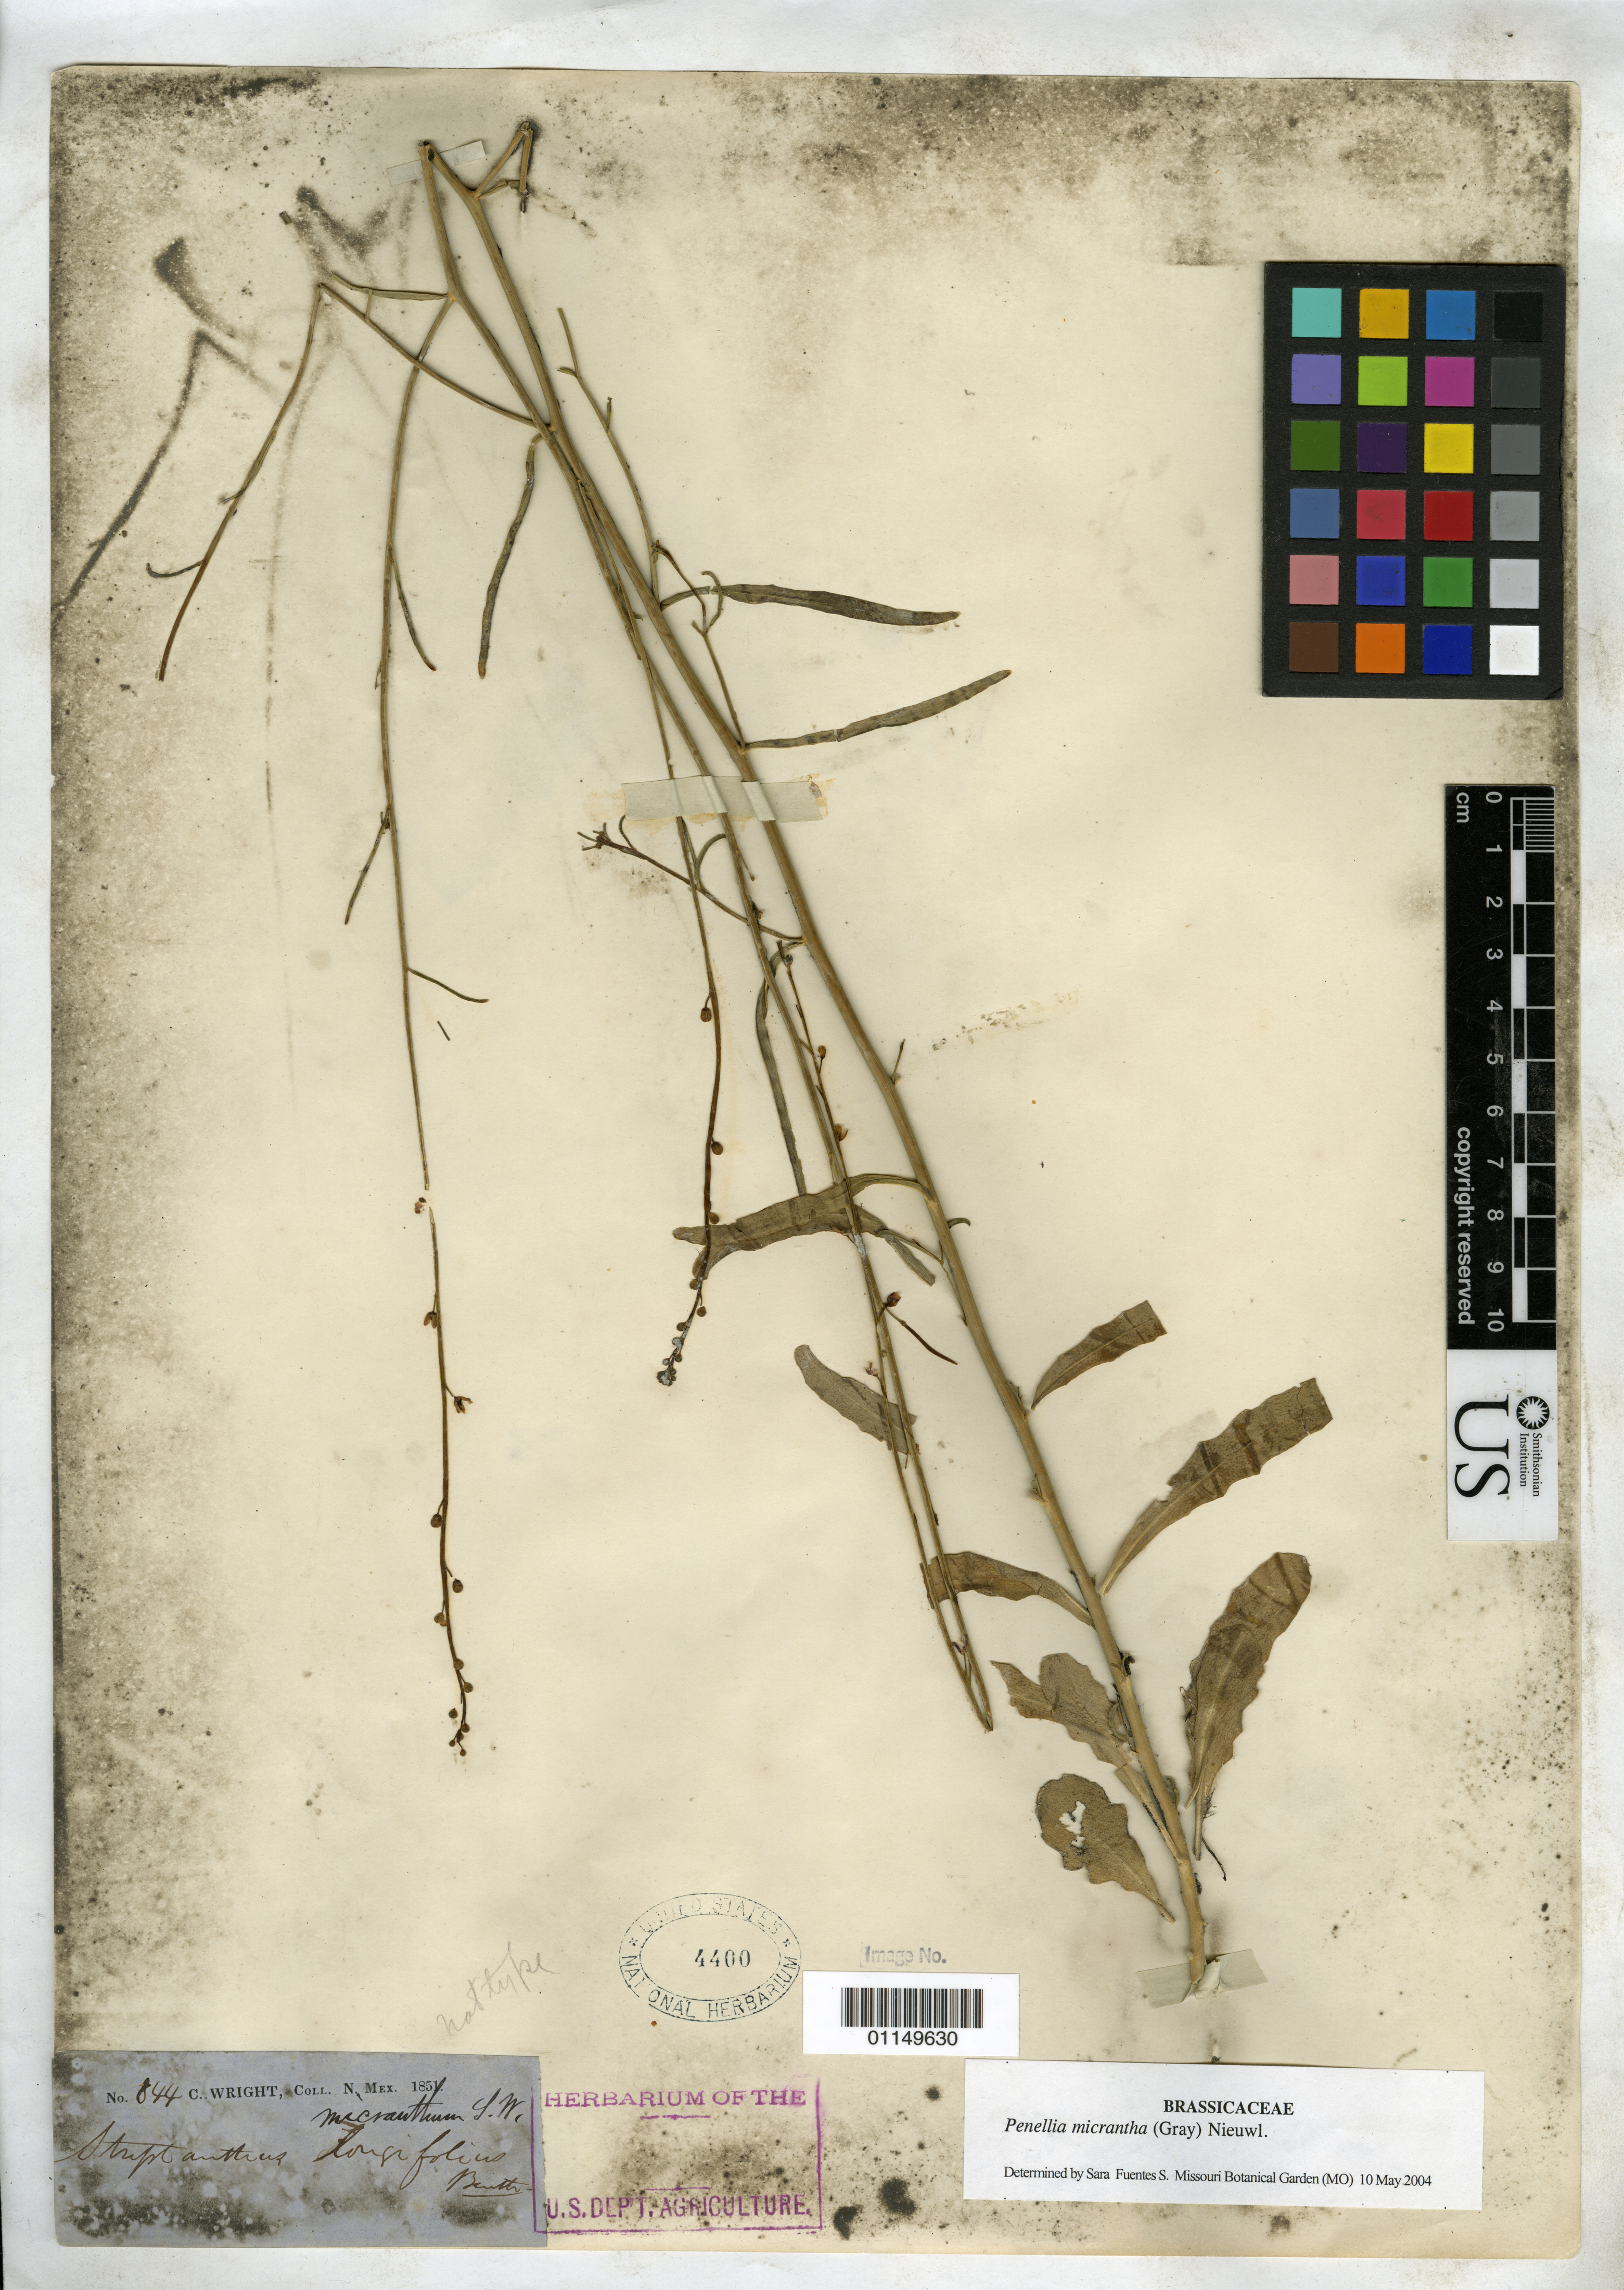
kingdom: Plantae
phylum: Tracheophyta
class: Magnoliopsida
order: Brassicales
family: Brassicaceae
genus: Pennellia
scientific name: Pennellia micrantha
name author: (A. Gray) Nieuwl.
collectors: C. Wright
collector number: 844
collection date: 1851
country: United States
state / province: New Mexico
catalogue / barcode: US 4400